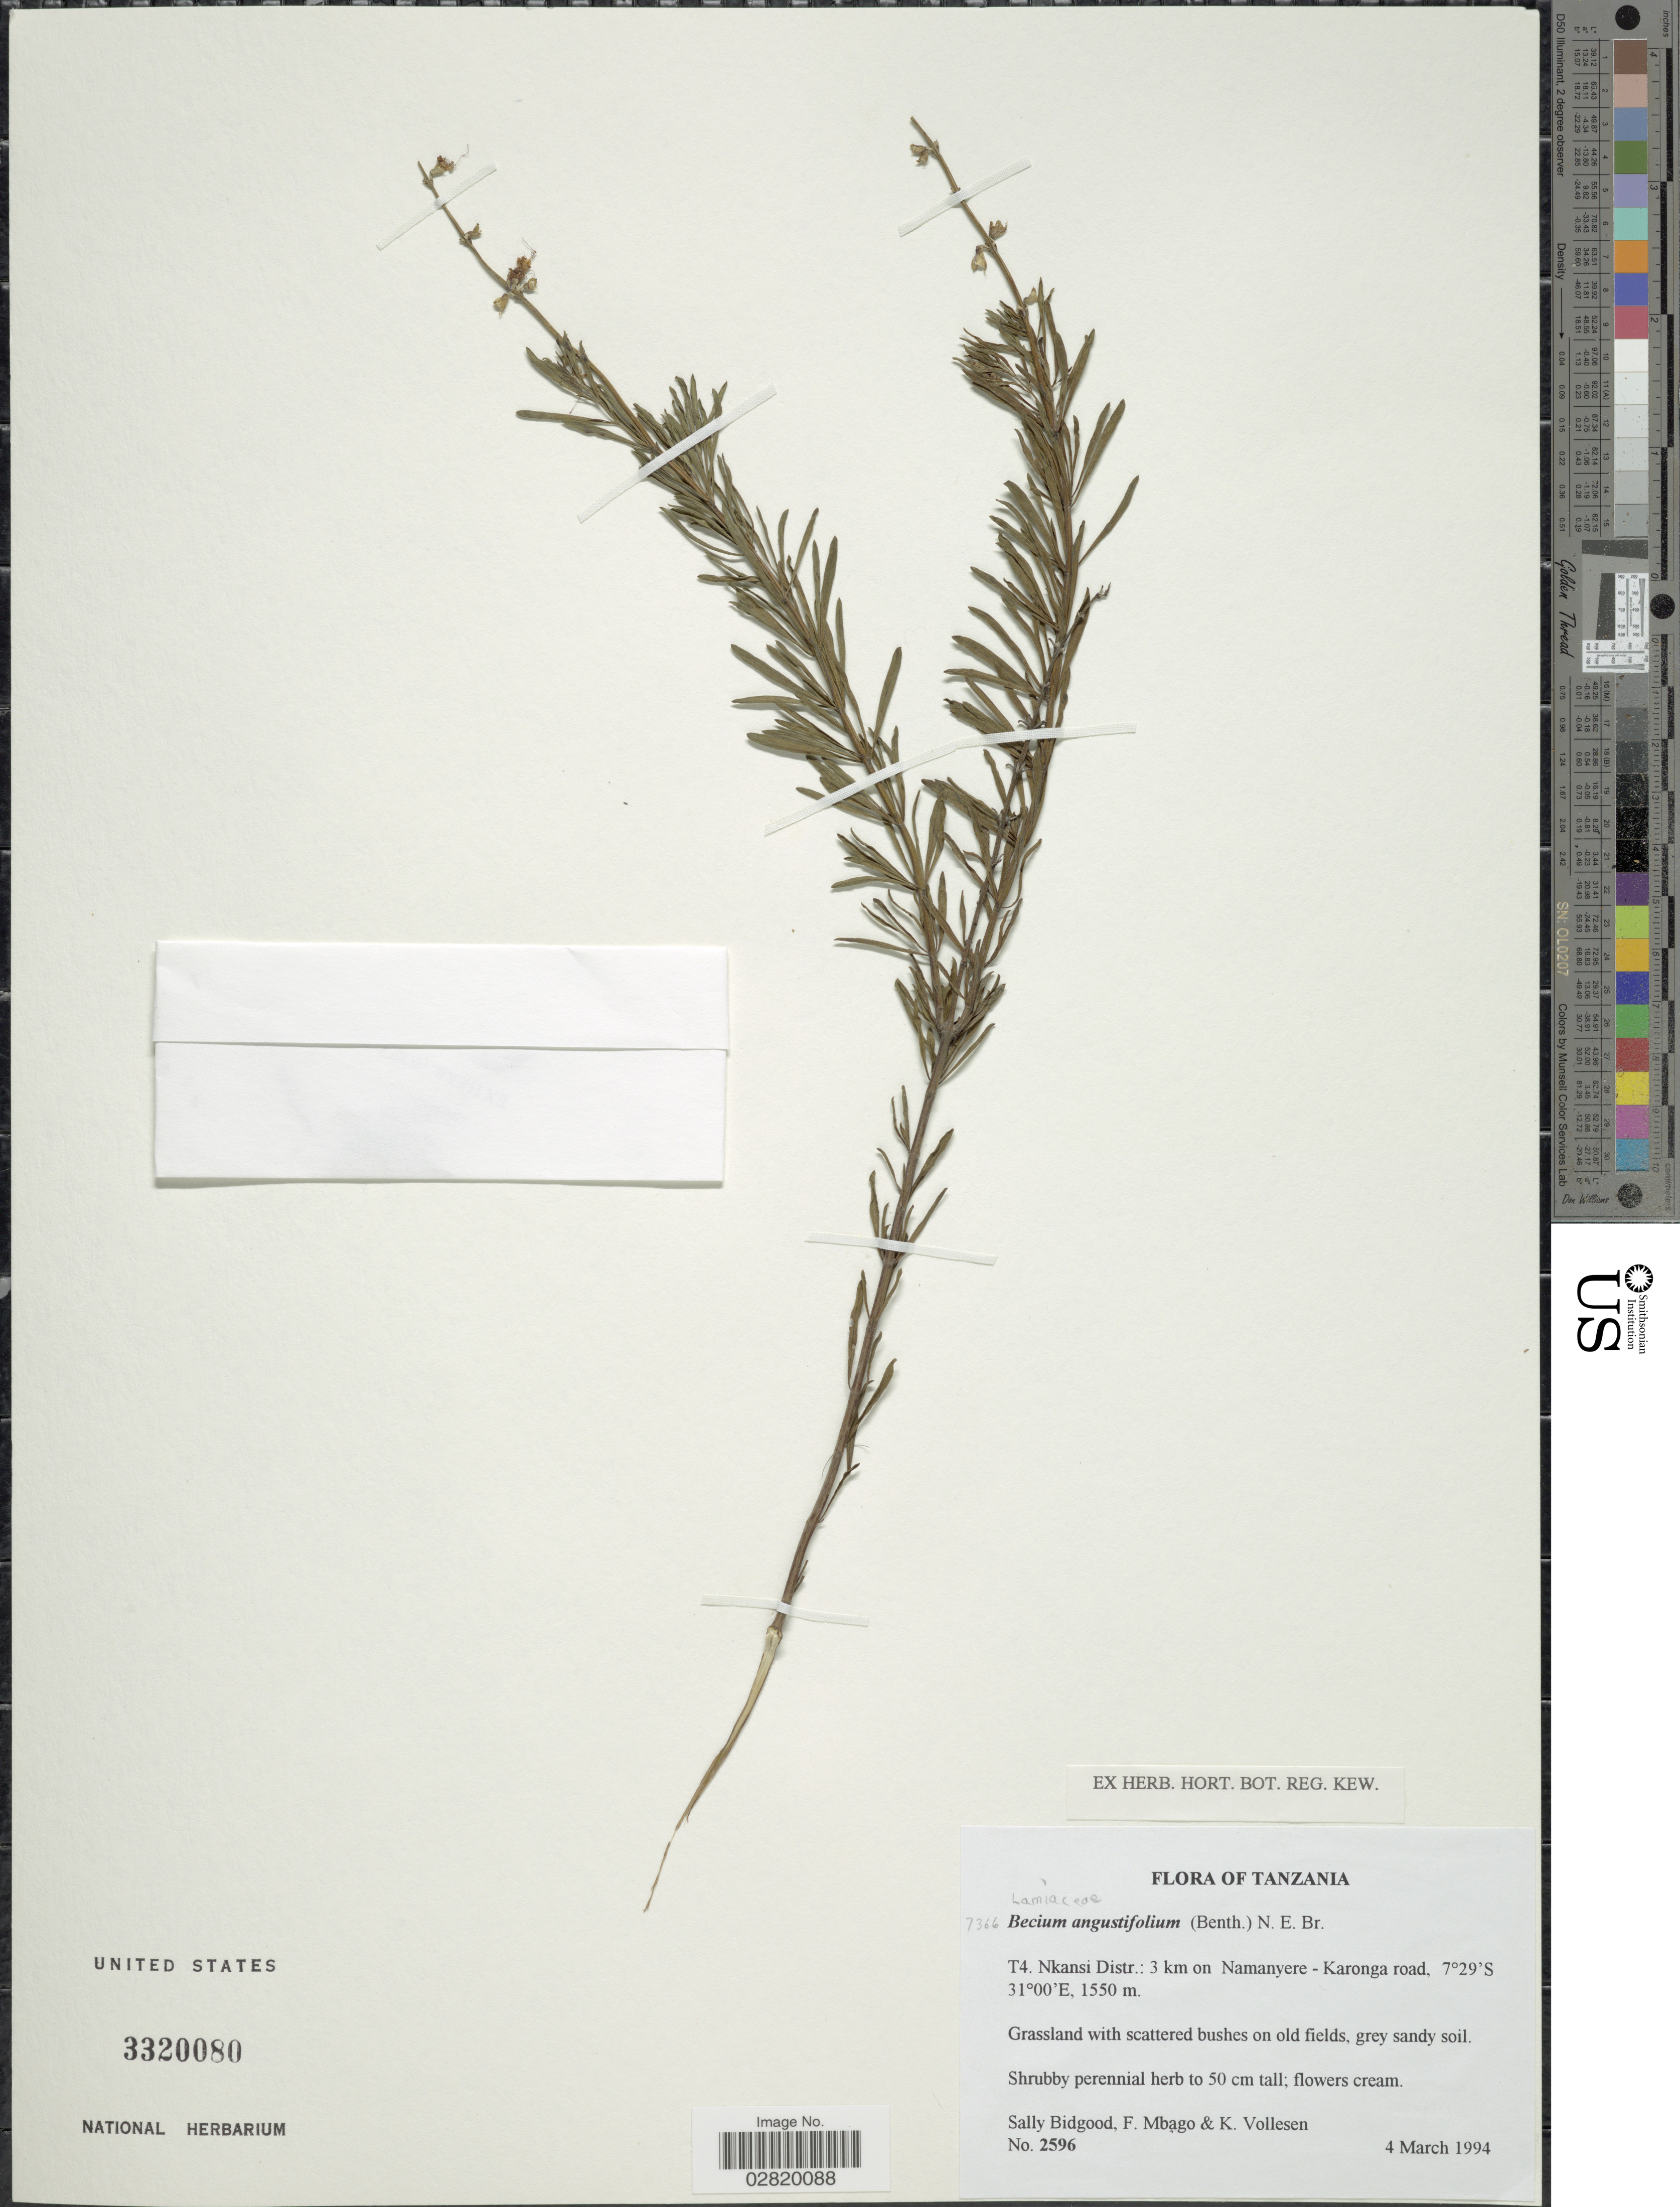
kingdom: Plantae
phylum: Tracheophyta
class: Magnoliopsida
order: Lamiales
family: Lamiaceae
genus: Becium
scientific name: Becium angustifolium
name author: (Benth.) N.E. Br.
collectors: S. Bidgood, F. Mbago & K. Vollesen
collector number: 2596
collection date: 1994-03-04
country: Tanzania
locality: T4, Nkansi Distr., 3 km on Namanyere-Karonga road.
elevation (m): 1550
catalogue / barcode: US 3320080